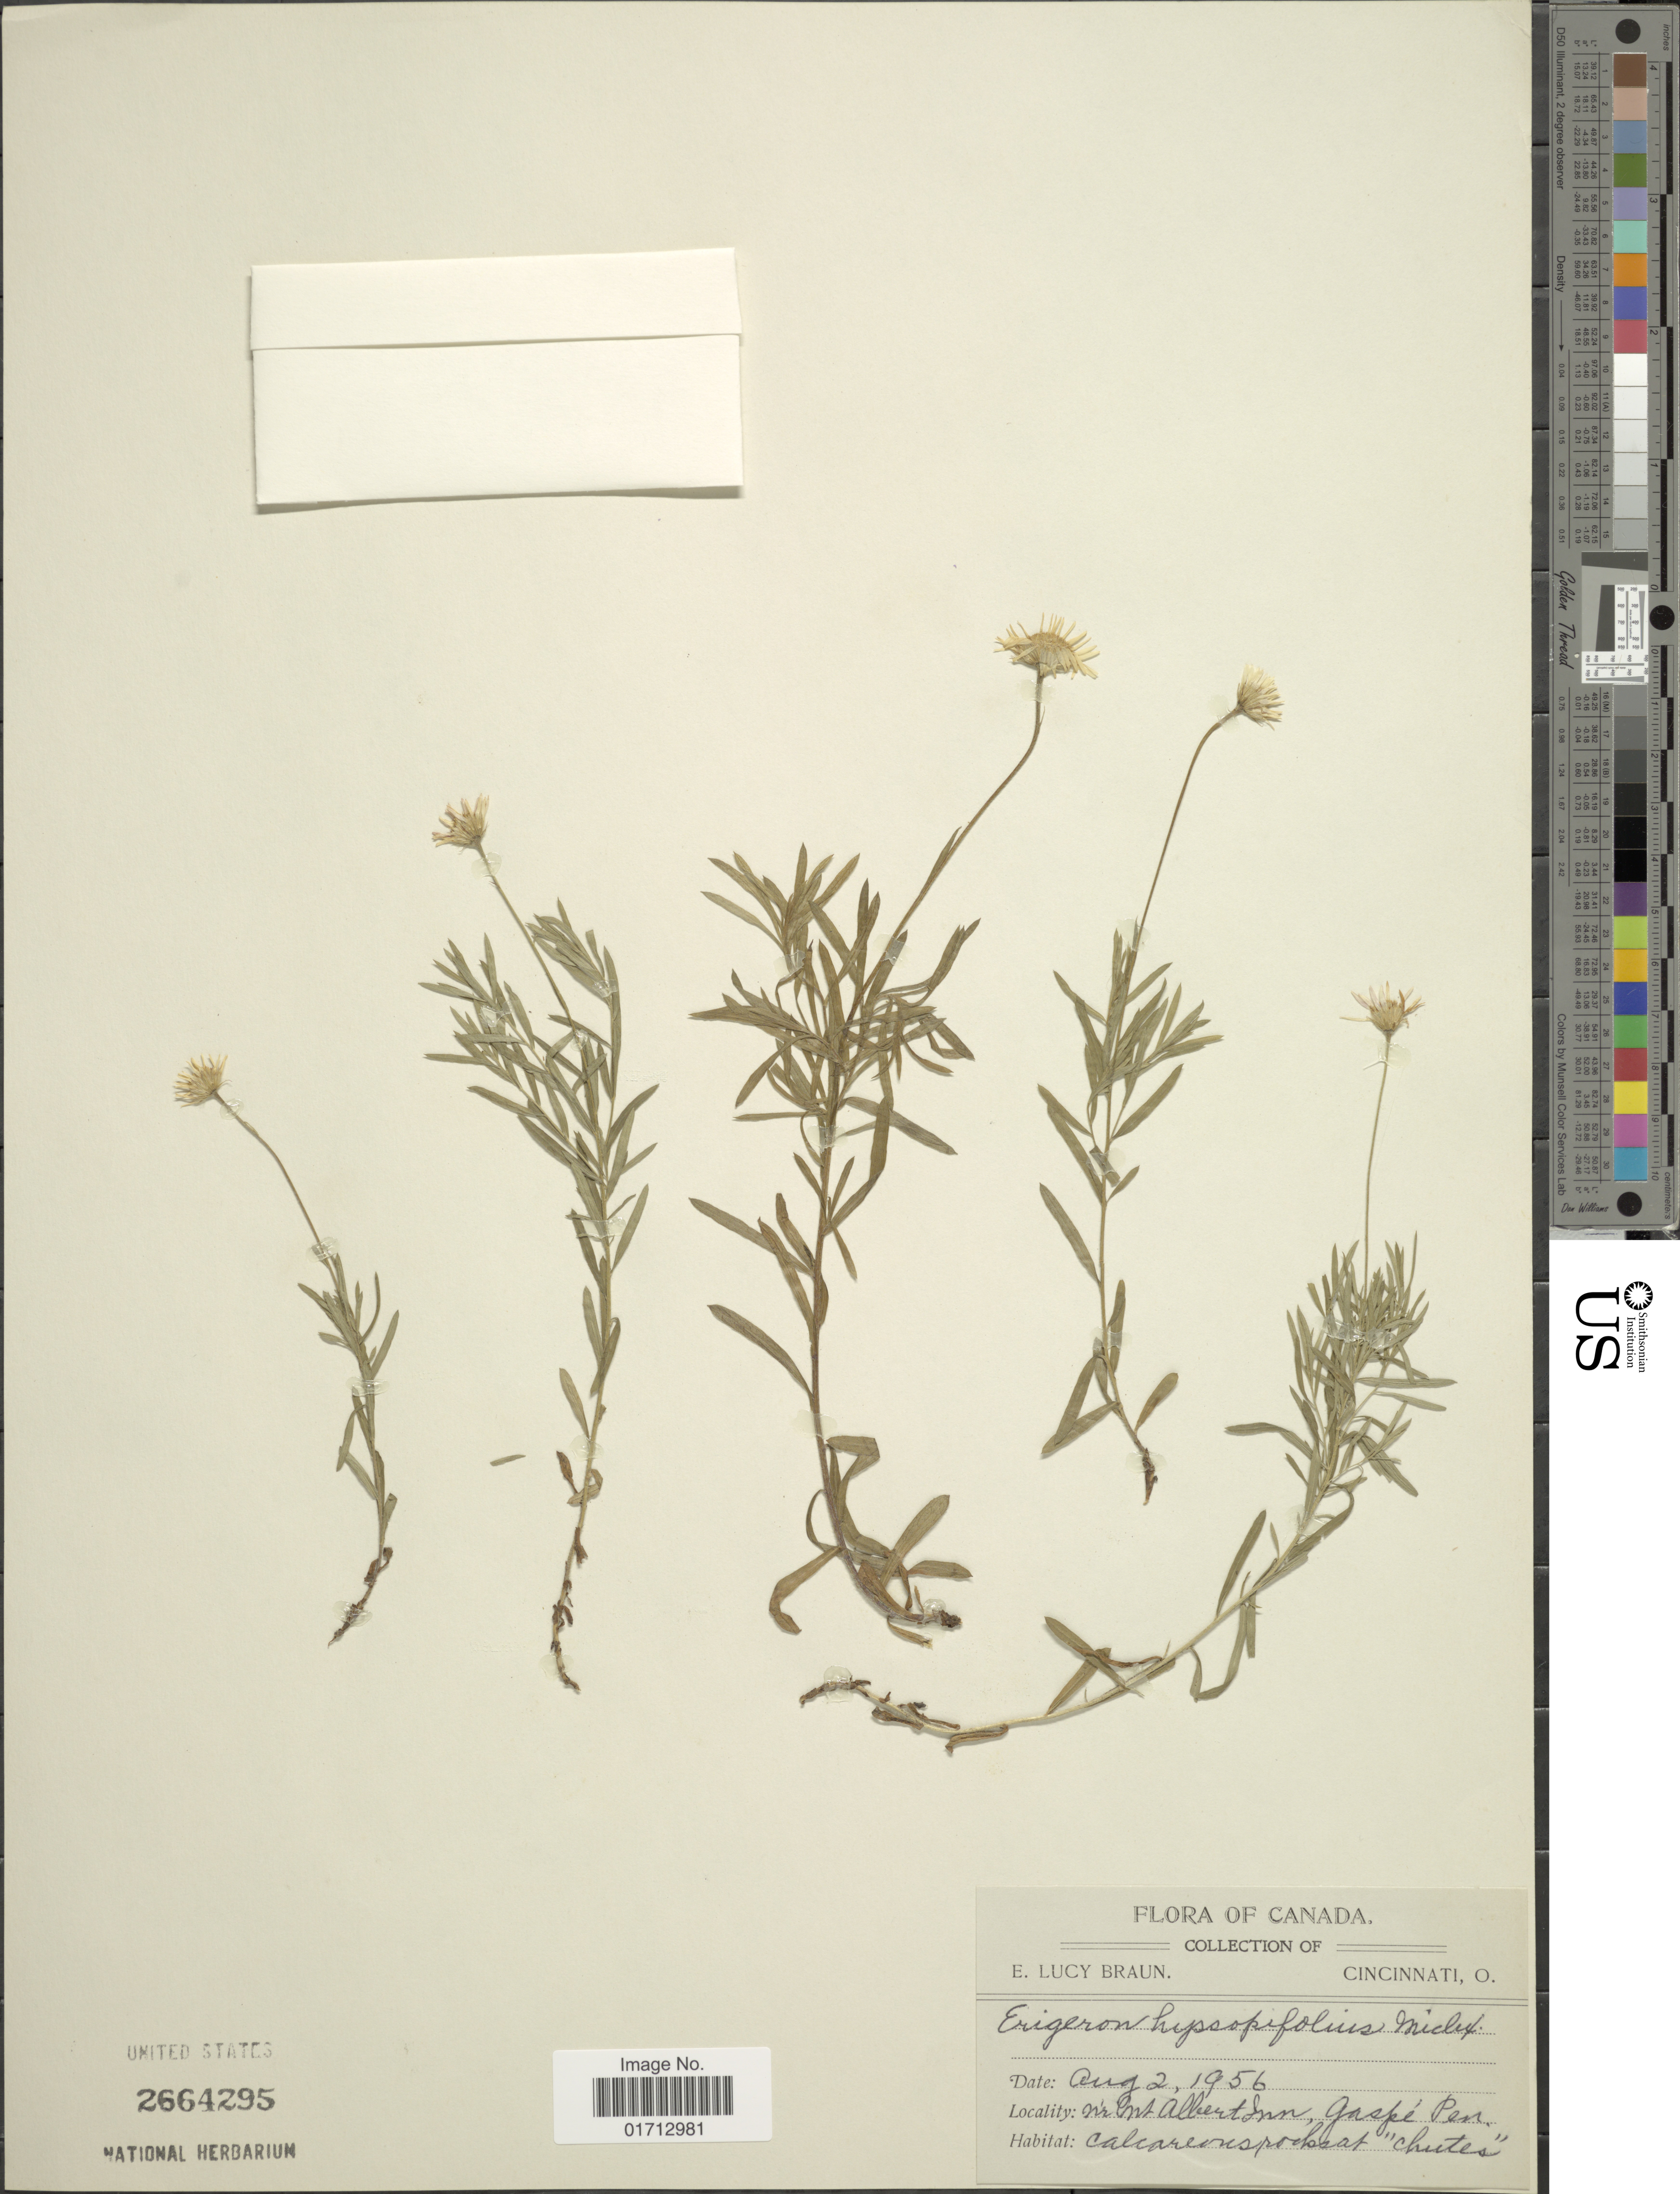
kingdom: Plantae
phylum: Tracheophyta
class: Magnoliopsida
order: Asterales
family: Asteraceae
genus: Erigeron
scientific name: Erigeron hyssopifolius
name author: Michx.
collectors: E. L. Braun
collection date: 1956-08-02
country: Canada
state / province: Quebec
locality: Gaspé Peninsula, near Mont-Albert Inn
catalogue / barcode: US 2664295